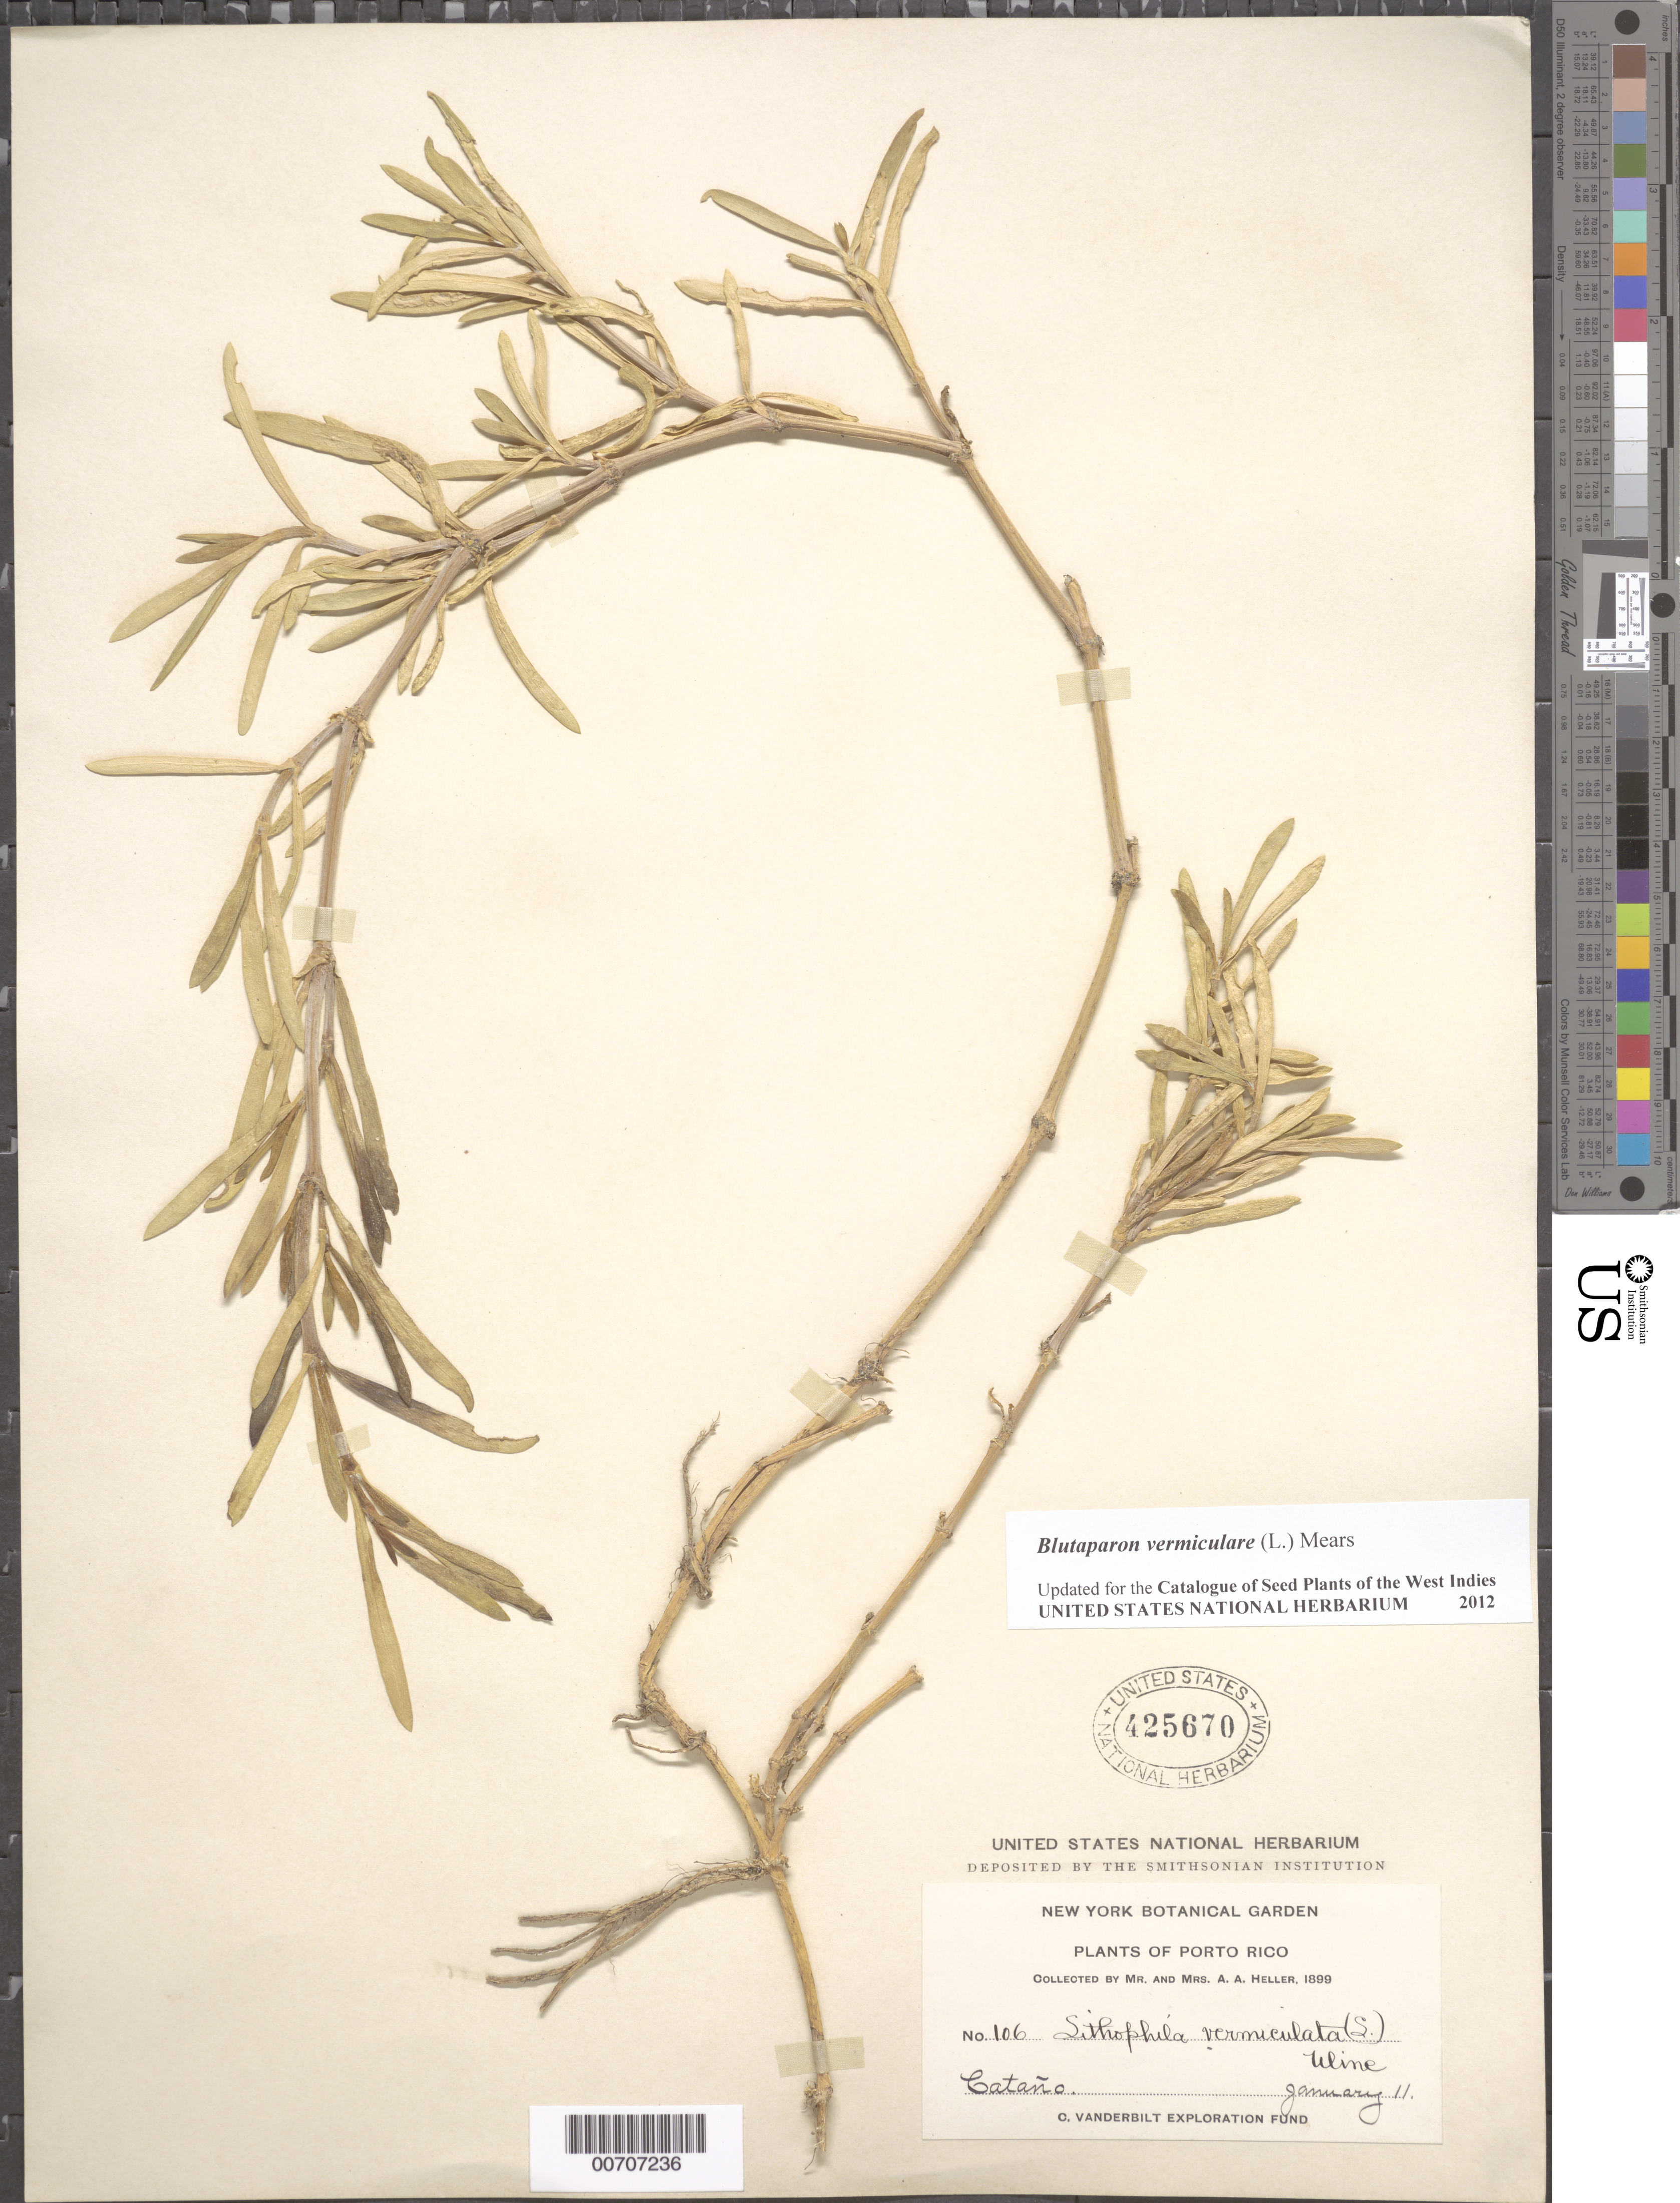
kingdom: Plantae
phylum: Tracheophyta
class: Magnoliopsida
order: Caryophyllales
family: Amaranthaceae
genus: Gomphrena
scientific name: Gomphrena vermicularis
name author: L.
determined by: Strong, Mark T., (BOT), Smithsonian Institution - National Museum of Natural History (UNITED STATES)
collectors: A. A. Heller & -- Heller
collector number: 106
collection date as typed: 11 Jan 1899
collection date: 1899-01-11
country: Puerto Rico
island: Greater Antilles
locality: Cataño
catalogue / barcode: US 425670